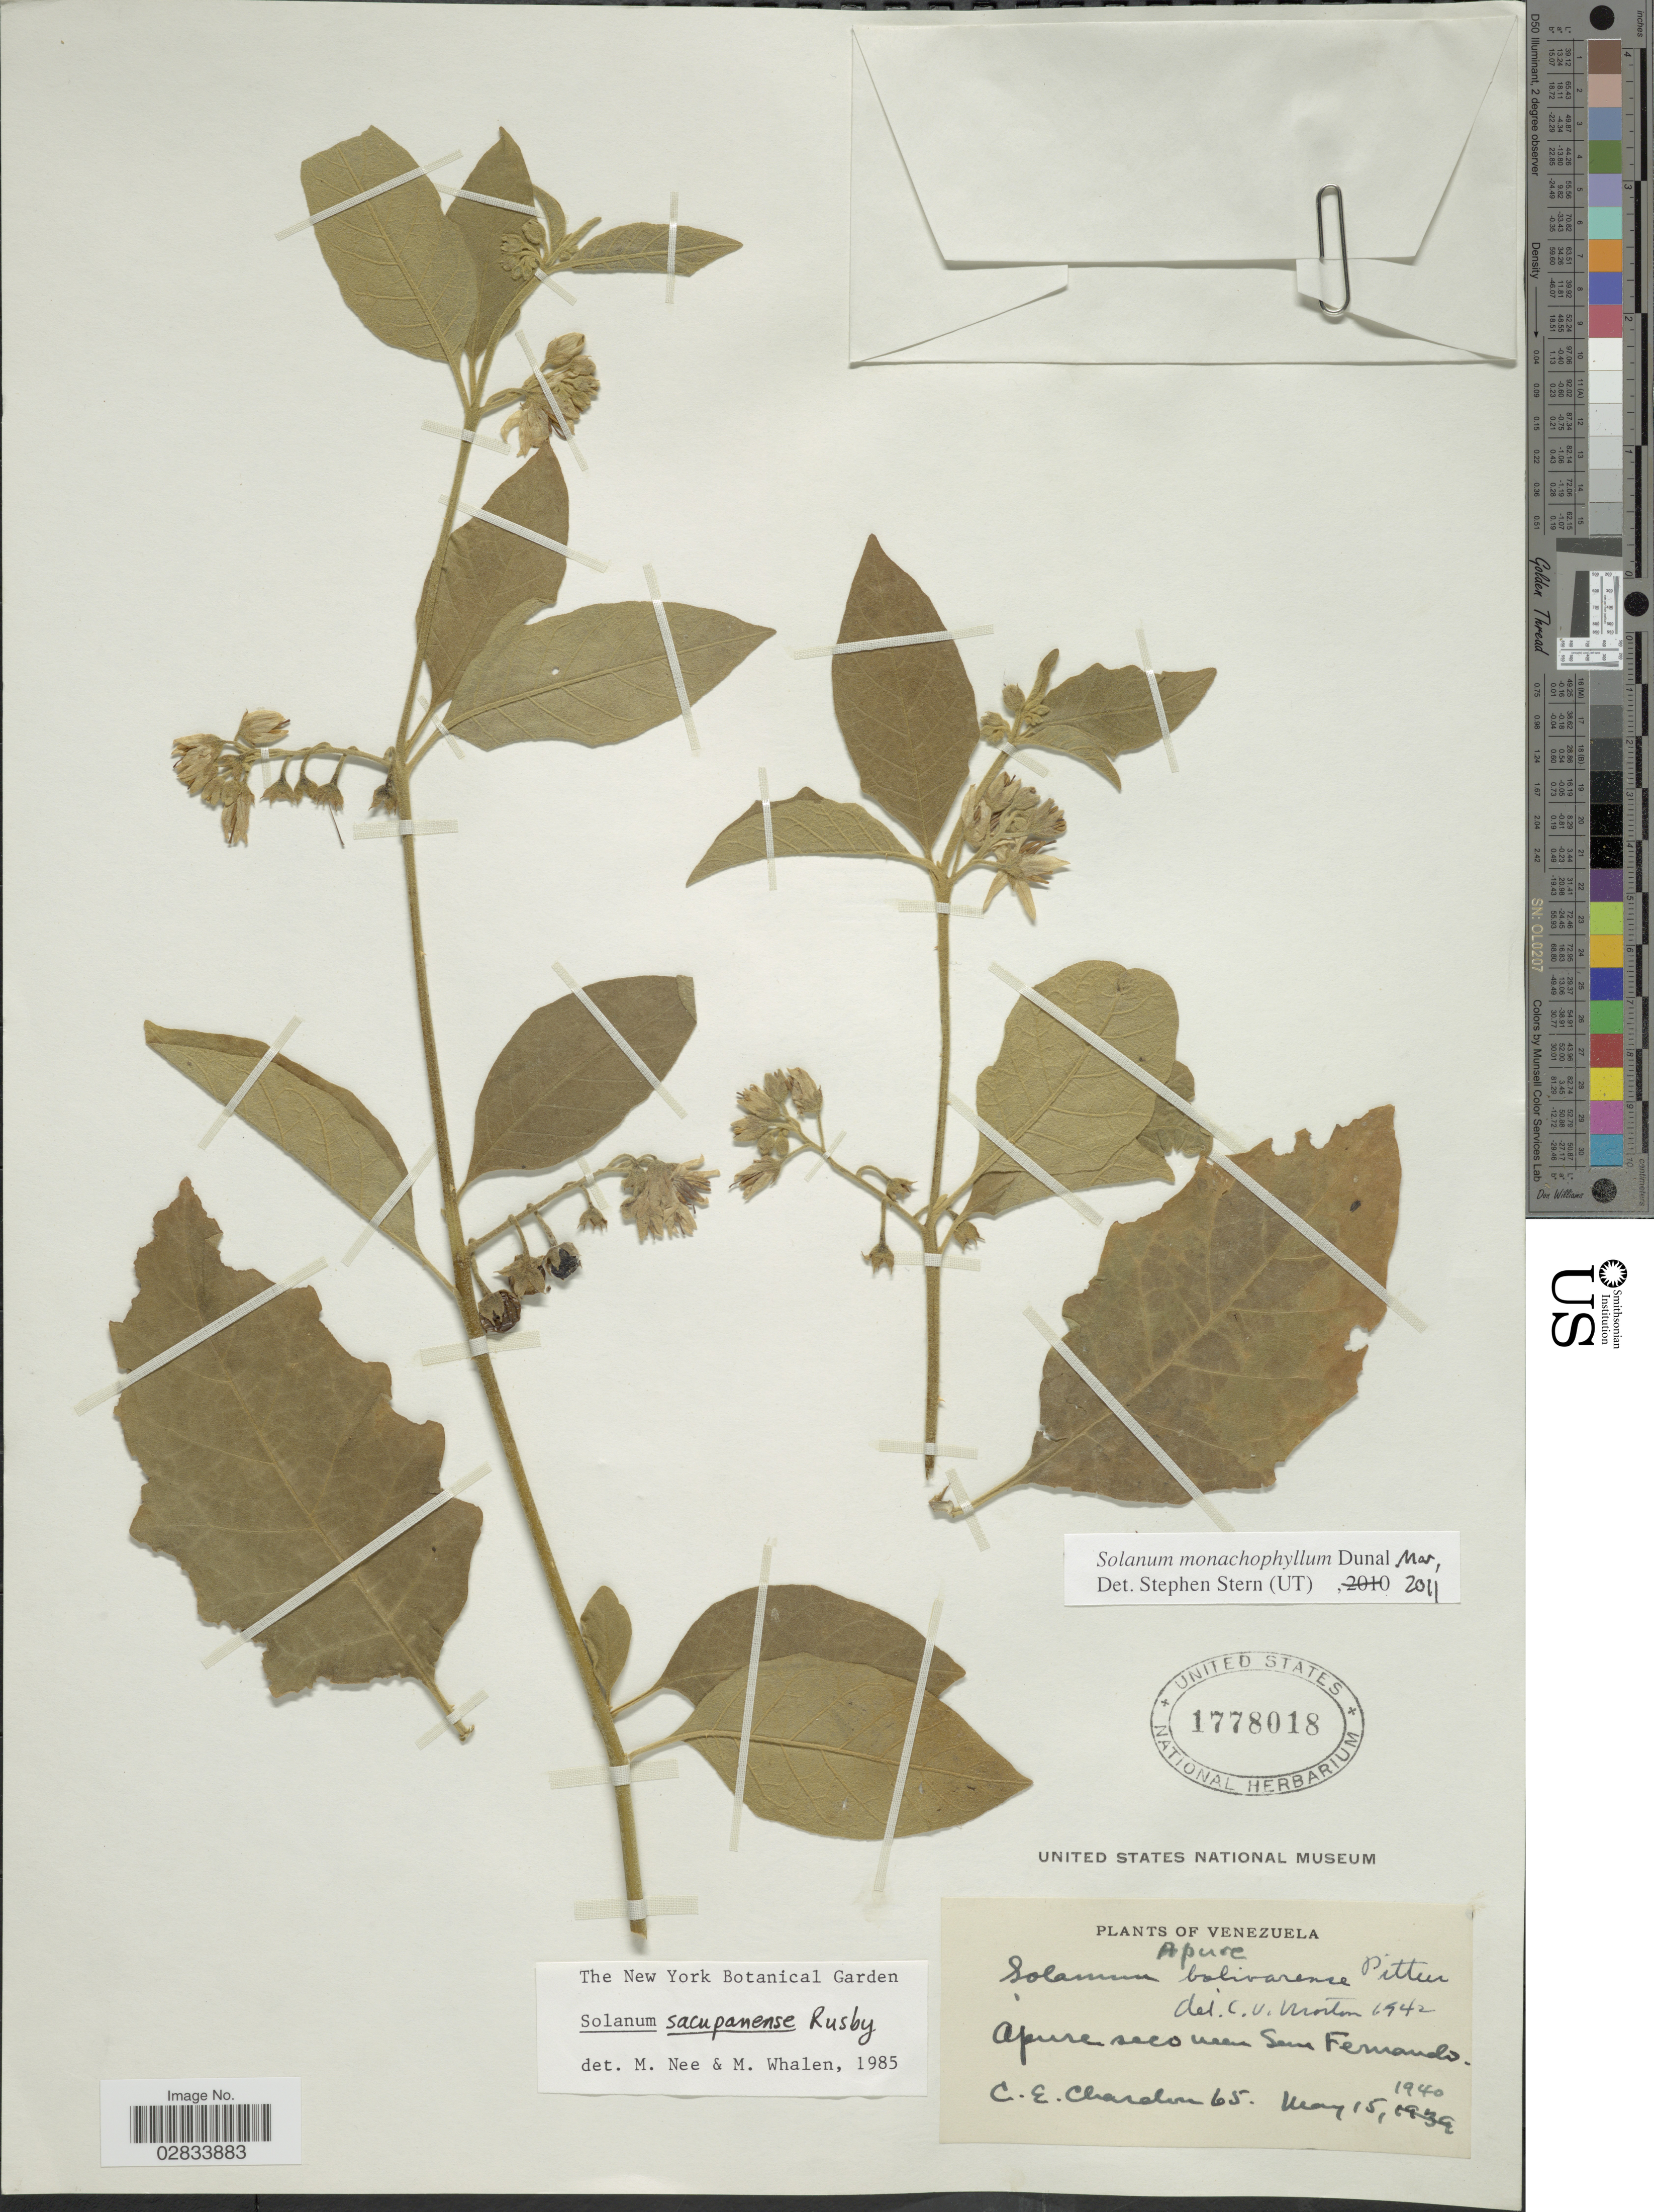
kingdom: Plantae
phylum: Tracheophyta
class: Magnoliopsida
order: Solanales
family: Solanaceae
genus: Solanum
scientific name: Solanum monachophyllum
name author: Dunal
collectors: C. E. Chardón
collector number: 65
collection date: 1940-05-15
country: Venezuela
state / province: Apure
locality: Apure seco near San Fernando.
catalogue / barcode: US 1778018